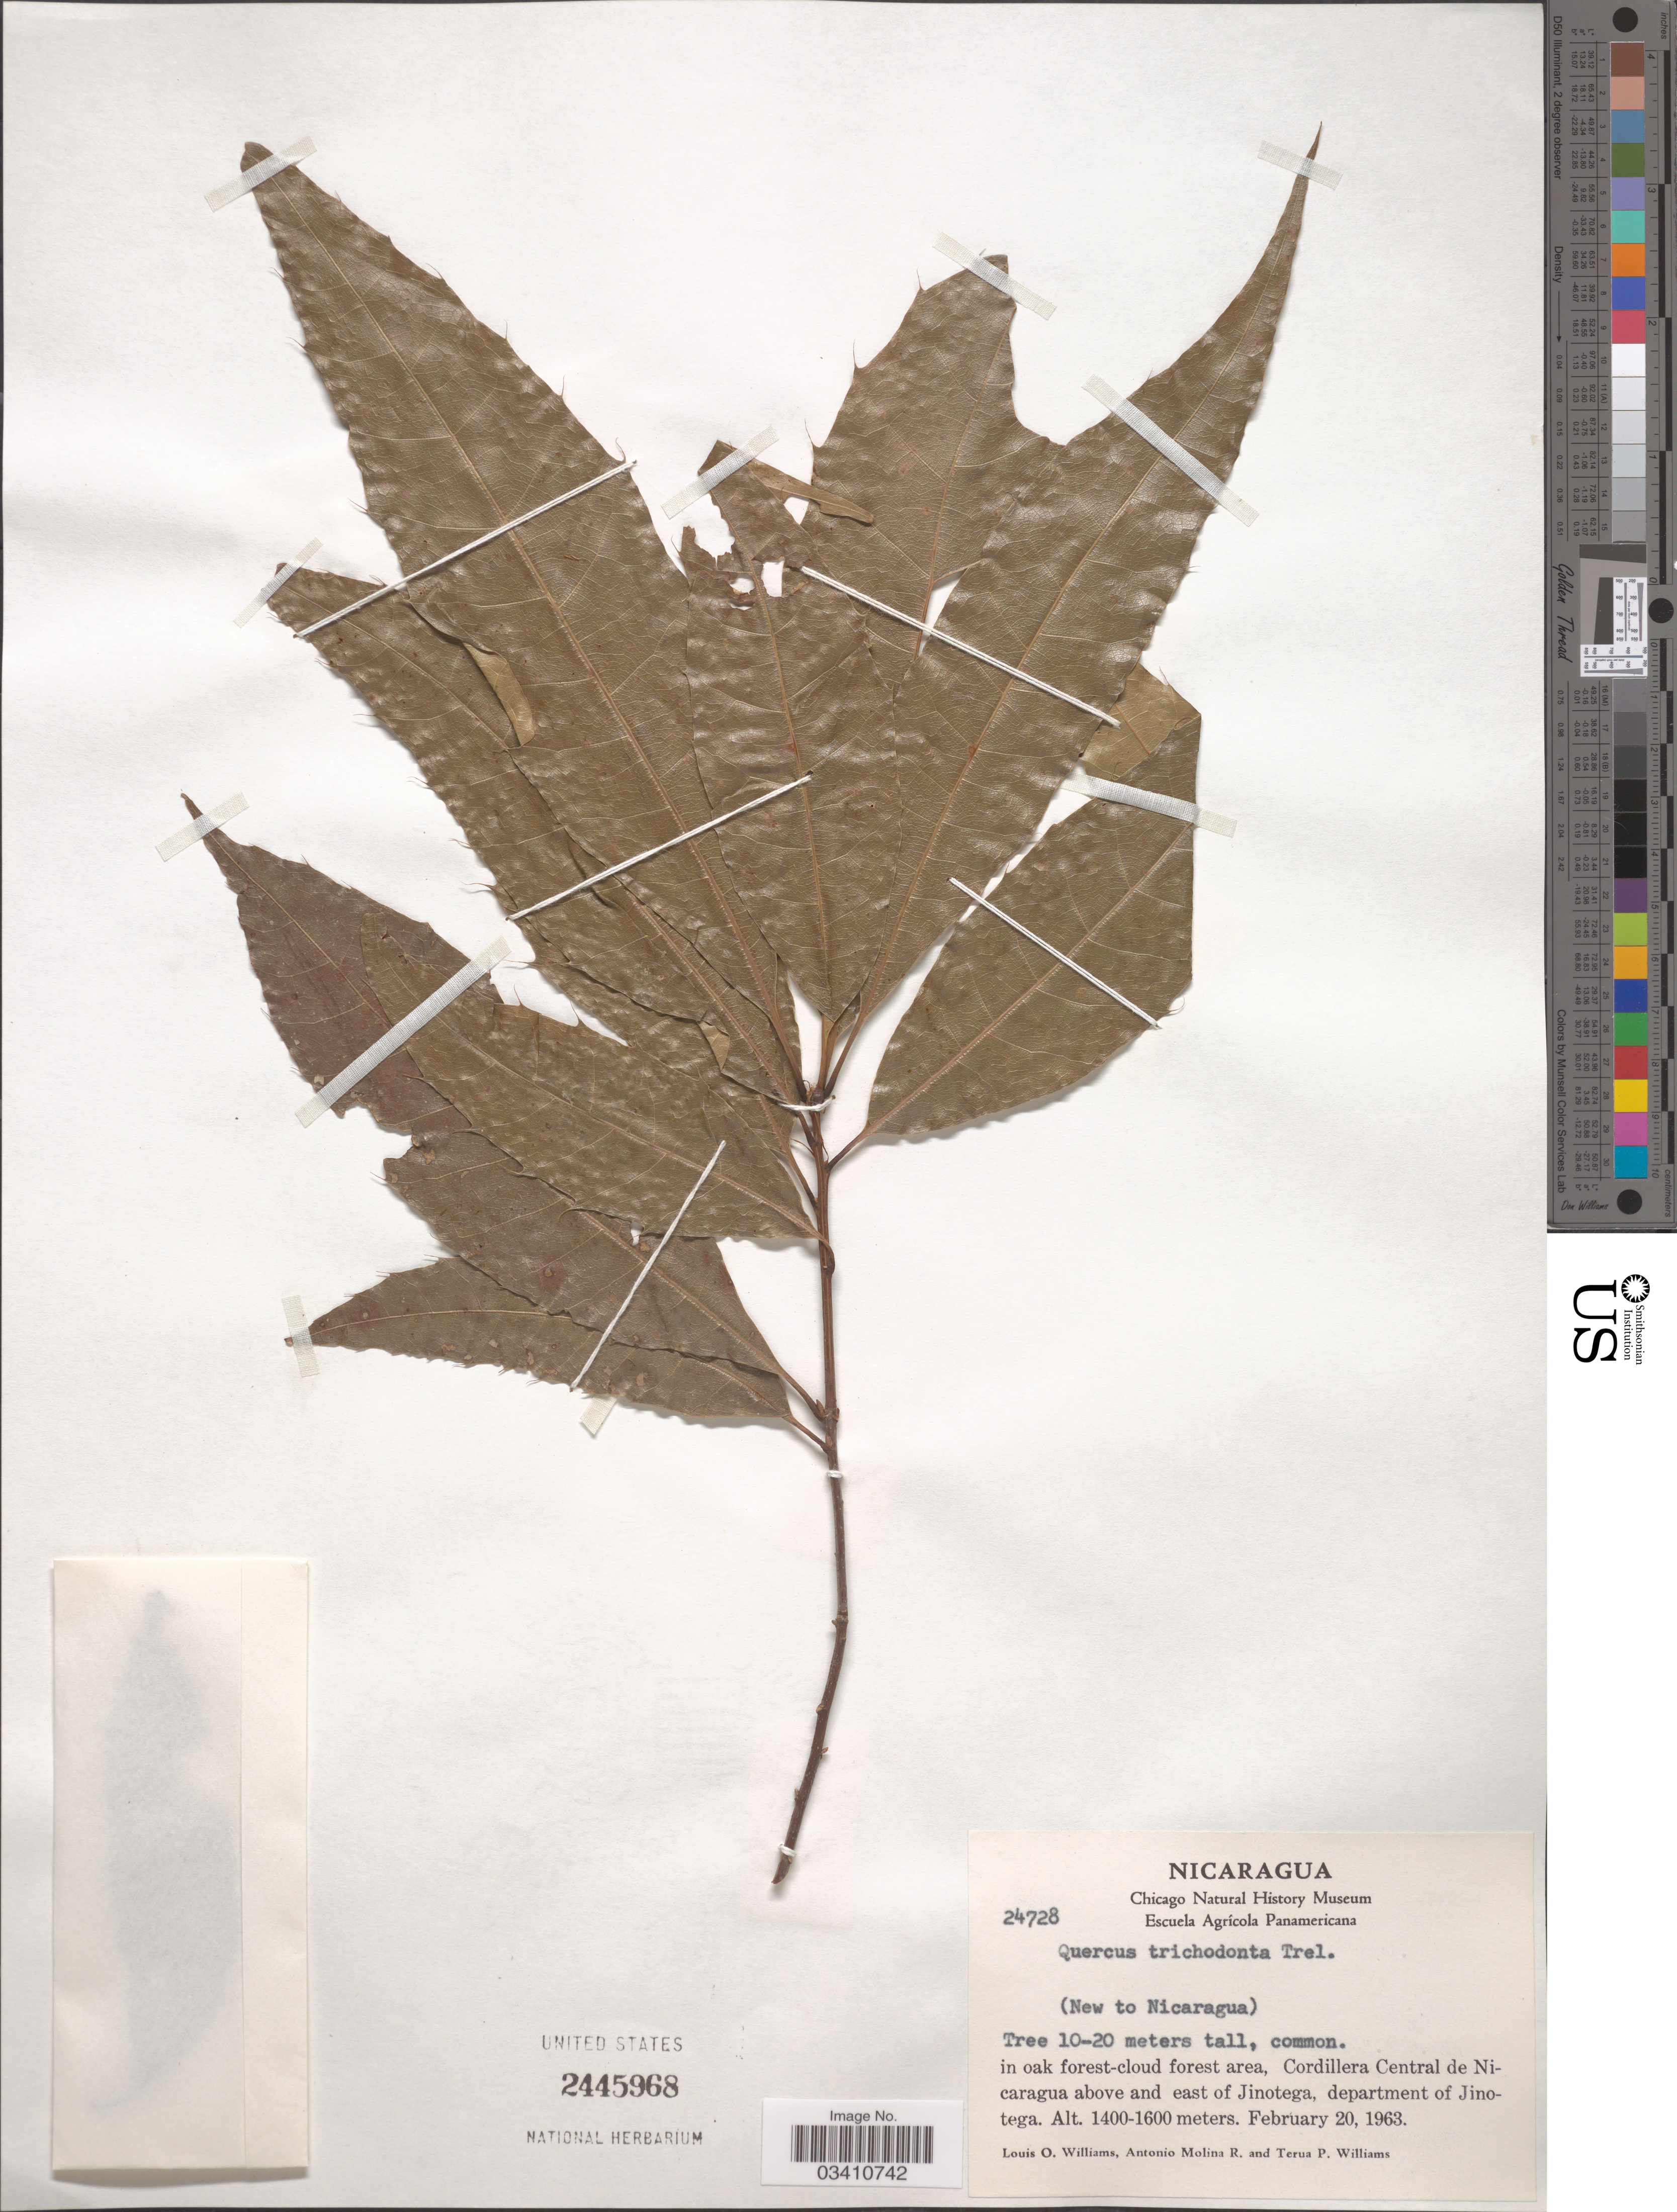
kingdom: Plantae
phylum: Tracheophyta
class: Magnoliopsida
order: Fagales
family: Fagaceae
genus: Quercus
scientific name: Quercus trichodonta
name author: Trel.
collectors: L. O. Williams, A. Molina R. & T. Williams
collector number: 24728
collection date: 1963-02-20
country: Nicaragua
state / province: Jinotega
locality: Cordillera Central de Nicaragua above and east of Jinotega, department of Jinotega.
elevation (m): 1400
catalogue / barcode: US 2445968